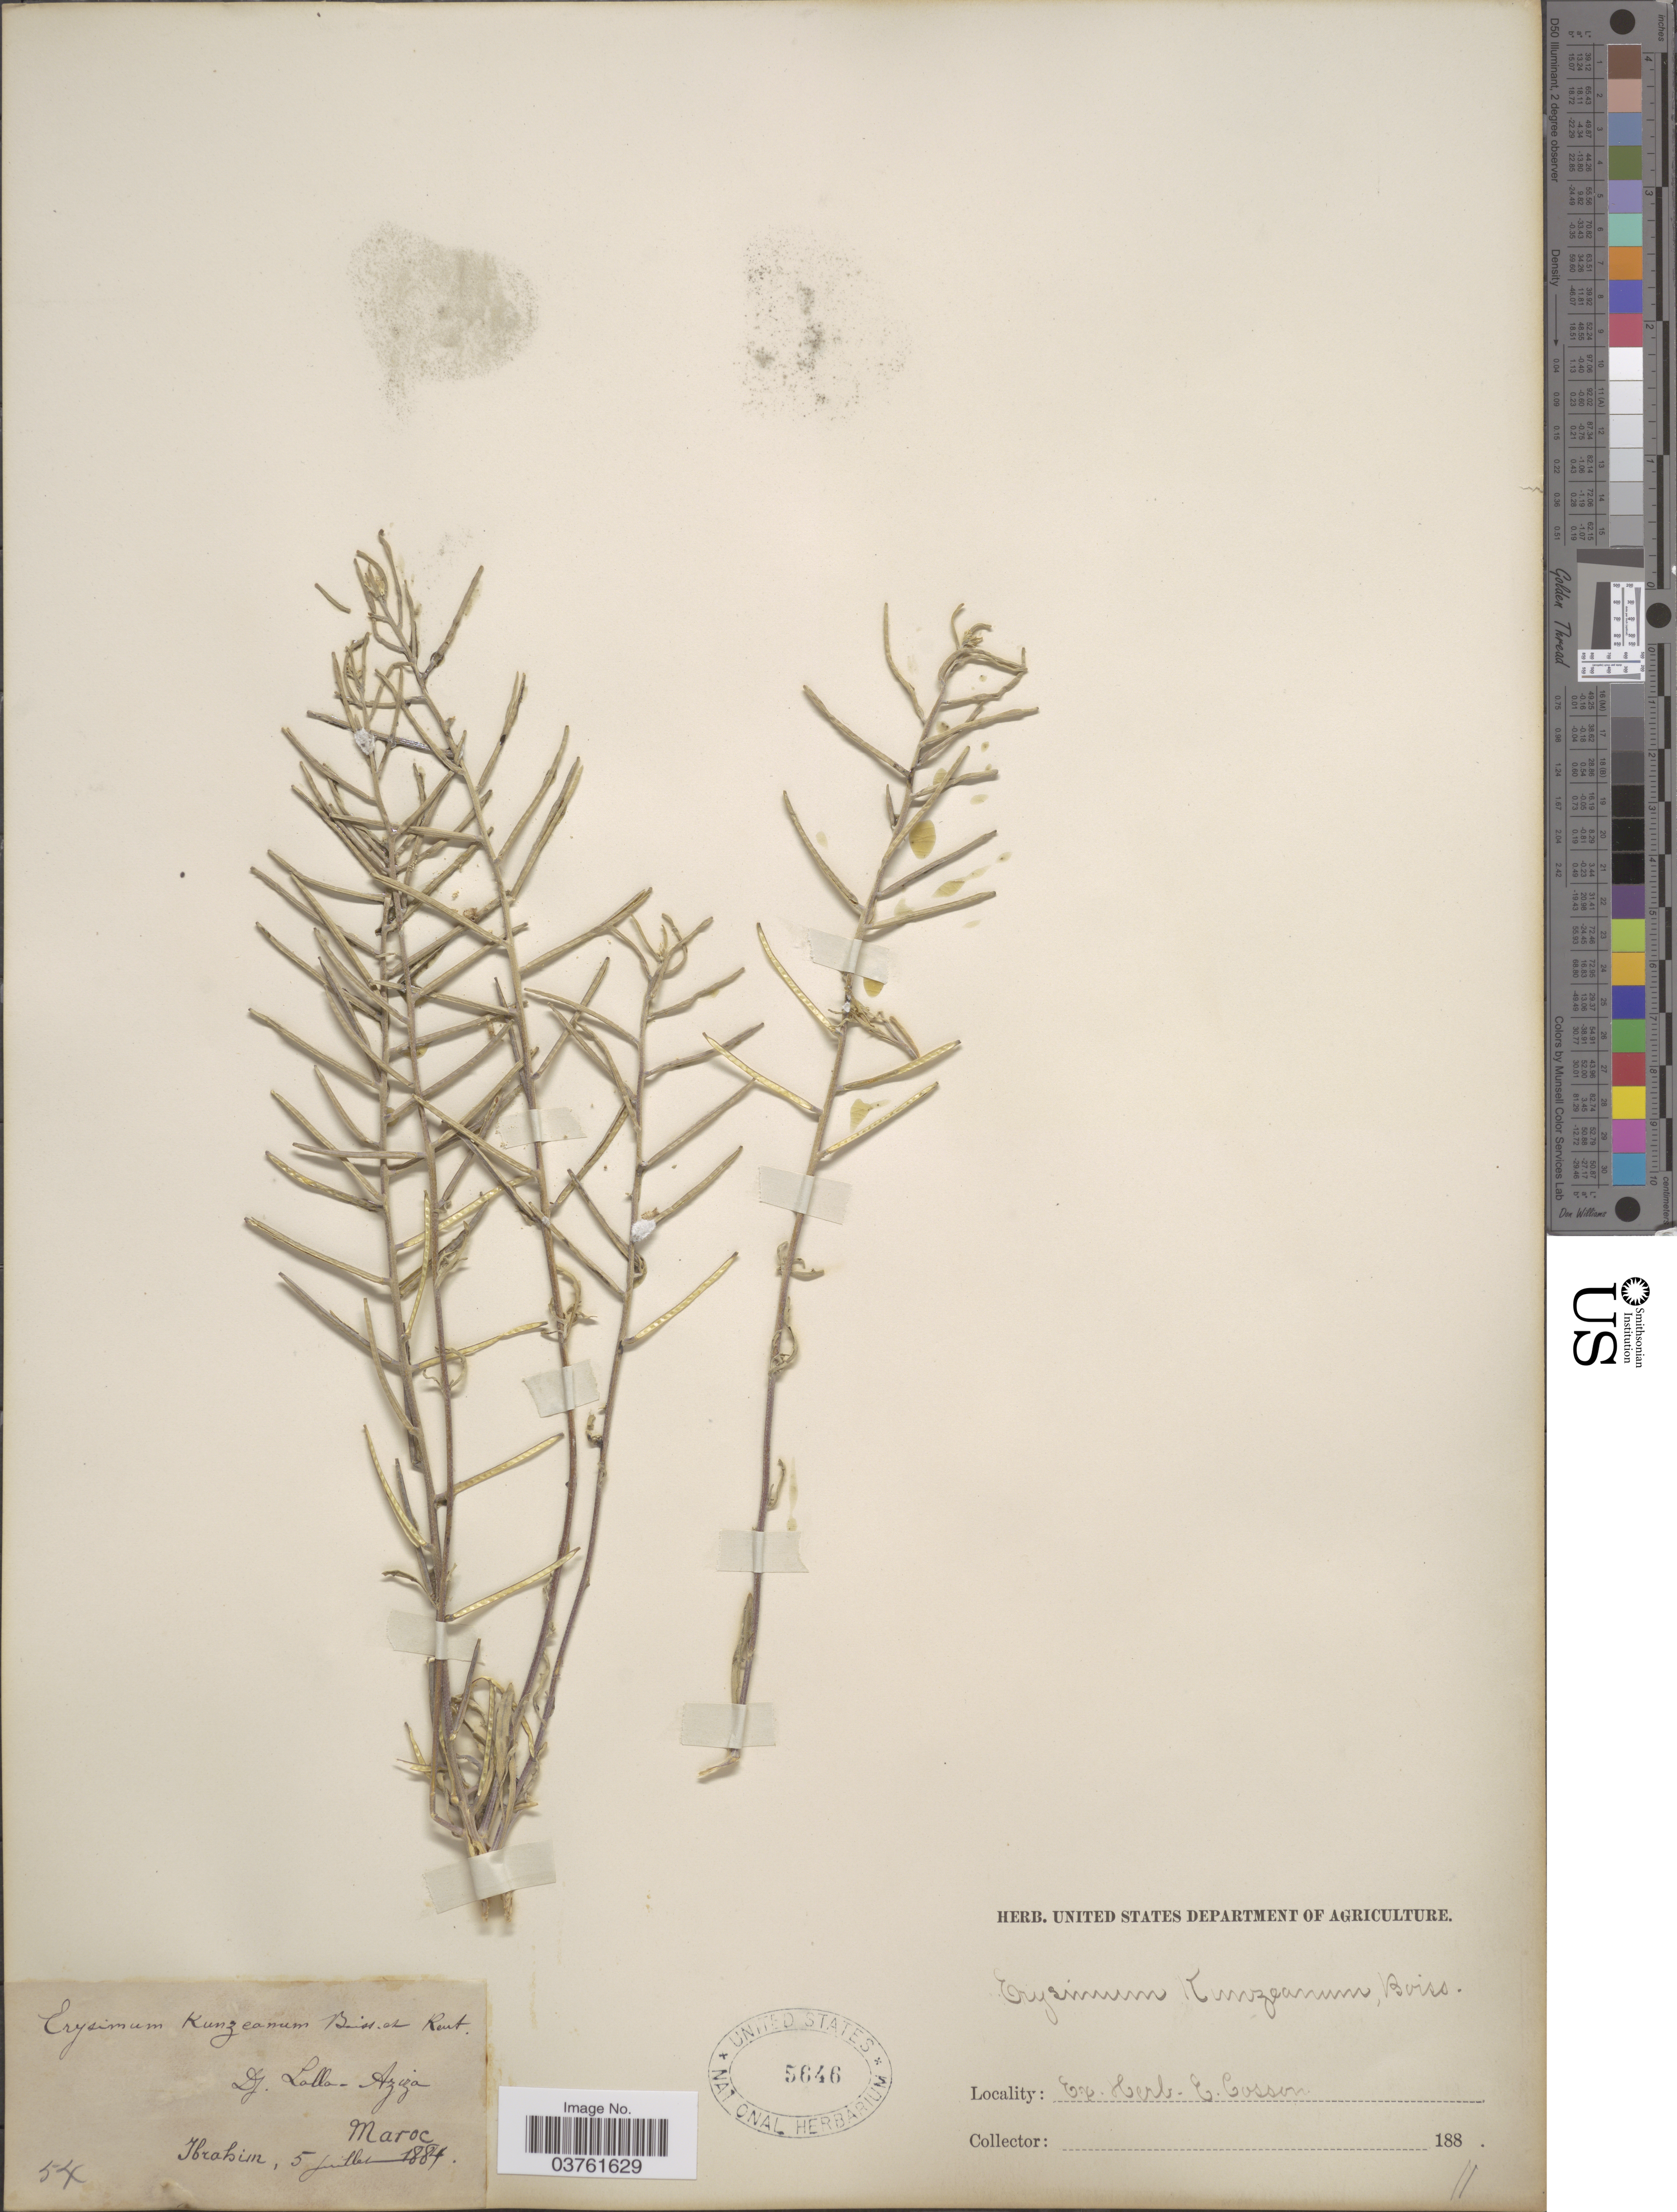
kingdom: Plantae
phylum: Tracheophyta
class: Magnoliopsida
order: Brassicales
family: Brassicaceae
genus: Erysimum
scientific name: Erysimum kunzeanum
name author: Boiss. & Reut.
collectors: -. Ibrahim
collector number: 54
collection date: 1884-07-05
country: Morocco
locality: Dj. Lalla-Aziza.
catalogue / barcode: US 5646